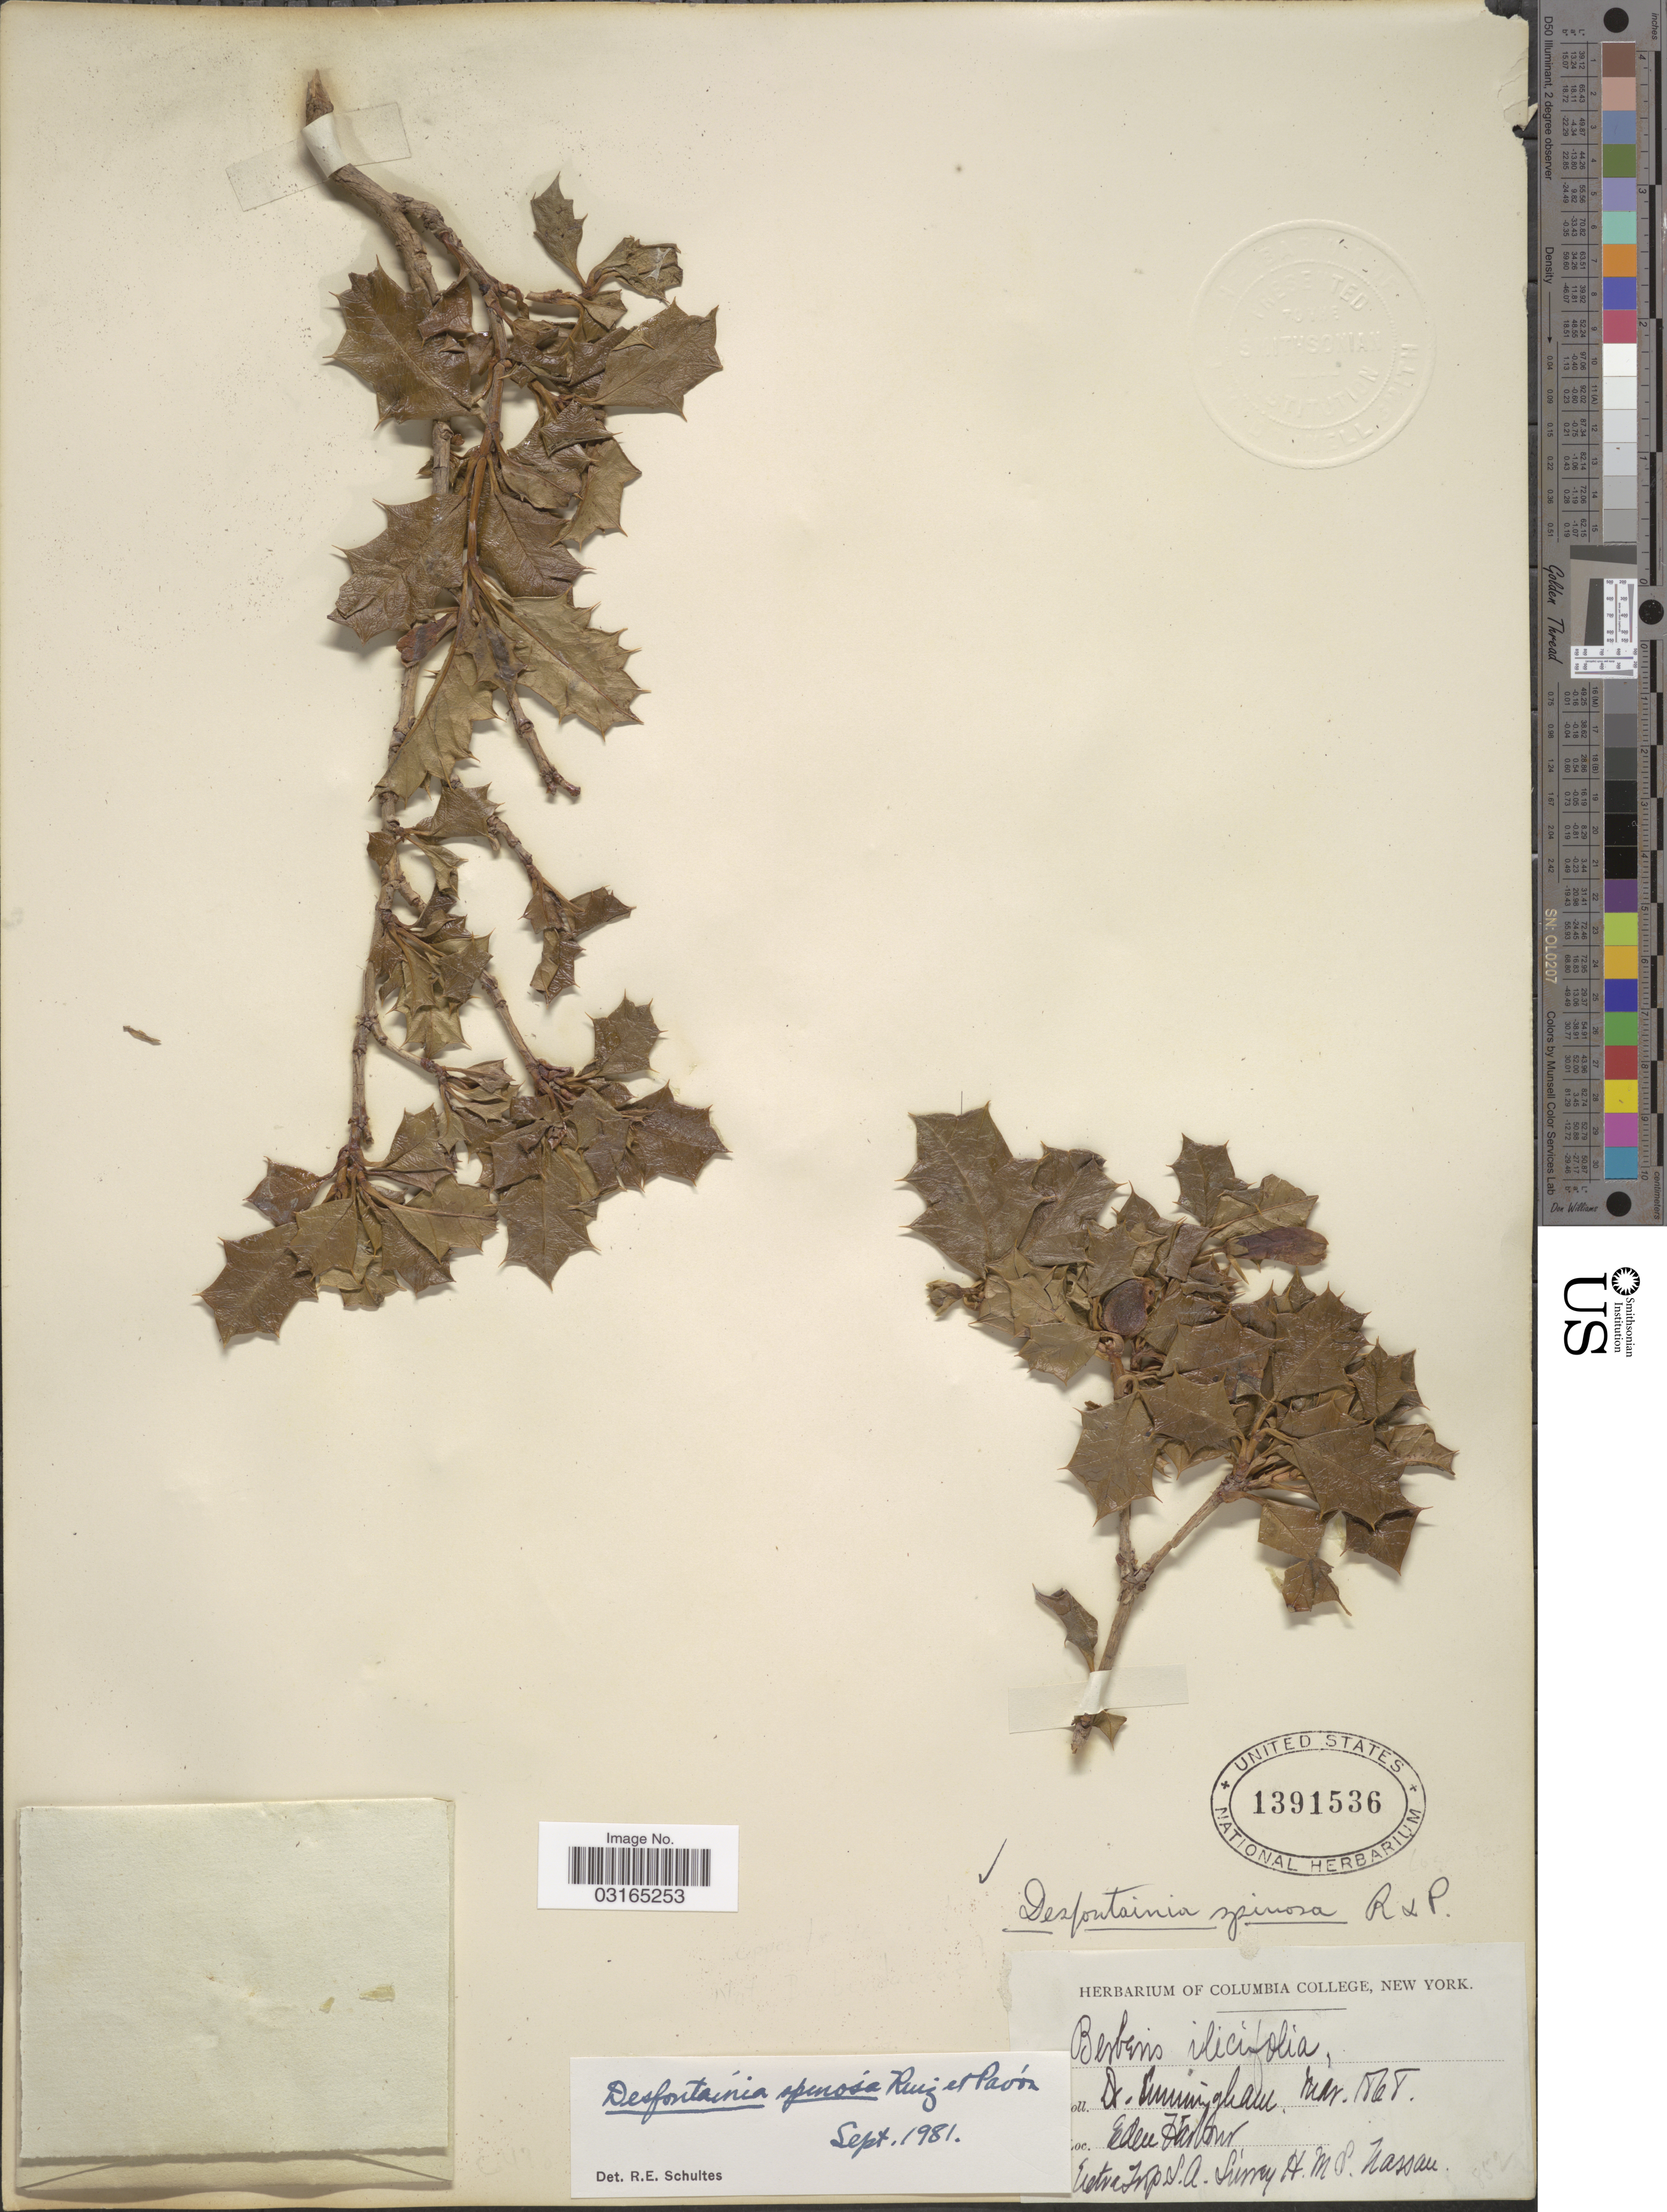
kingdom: Plantae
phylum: Tracheophyta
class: Magnoliopsida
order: Bruniales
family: Columelliaceae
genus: Desfontainia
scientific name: Desfontainia spinosa var. spinosa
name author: Ruiz & Pav.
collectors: -. Cunningham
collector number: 852?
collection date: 1868-03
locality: Eden Harbour. Entra Inp. S.A. [interpreted]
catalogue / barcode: US 1391536